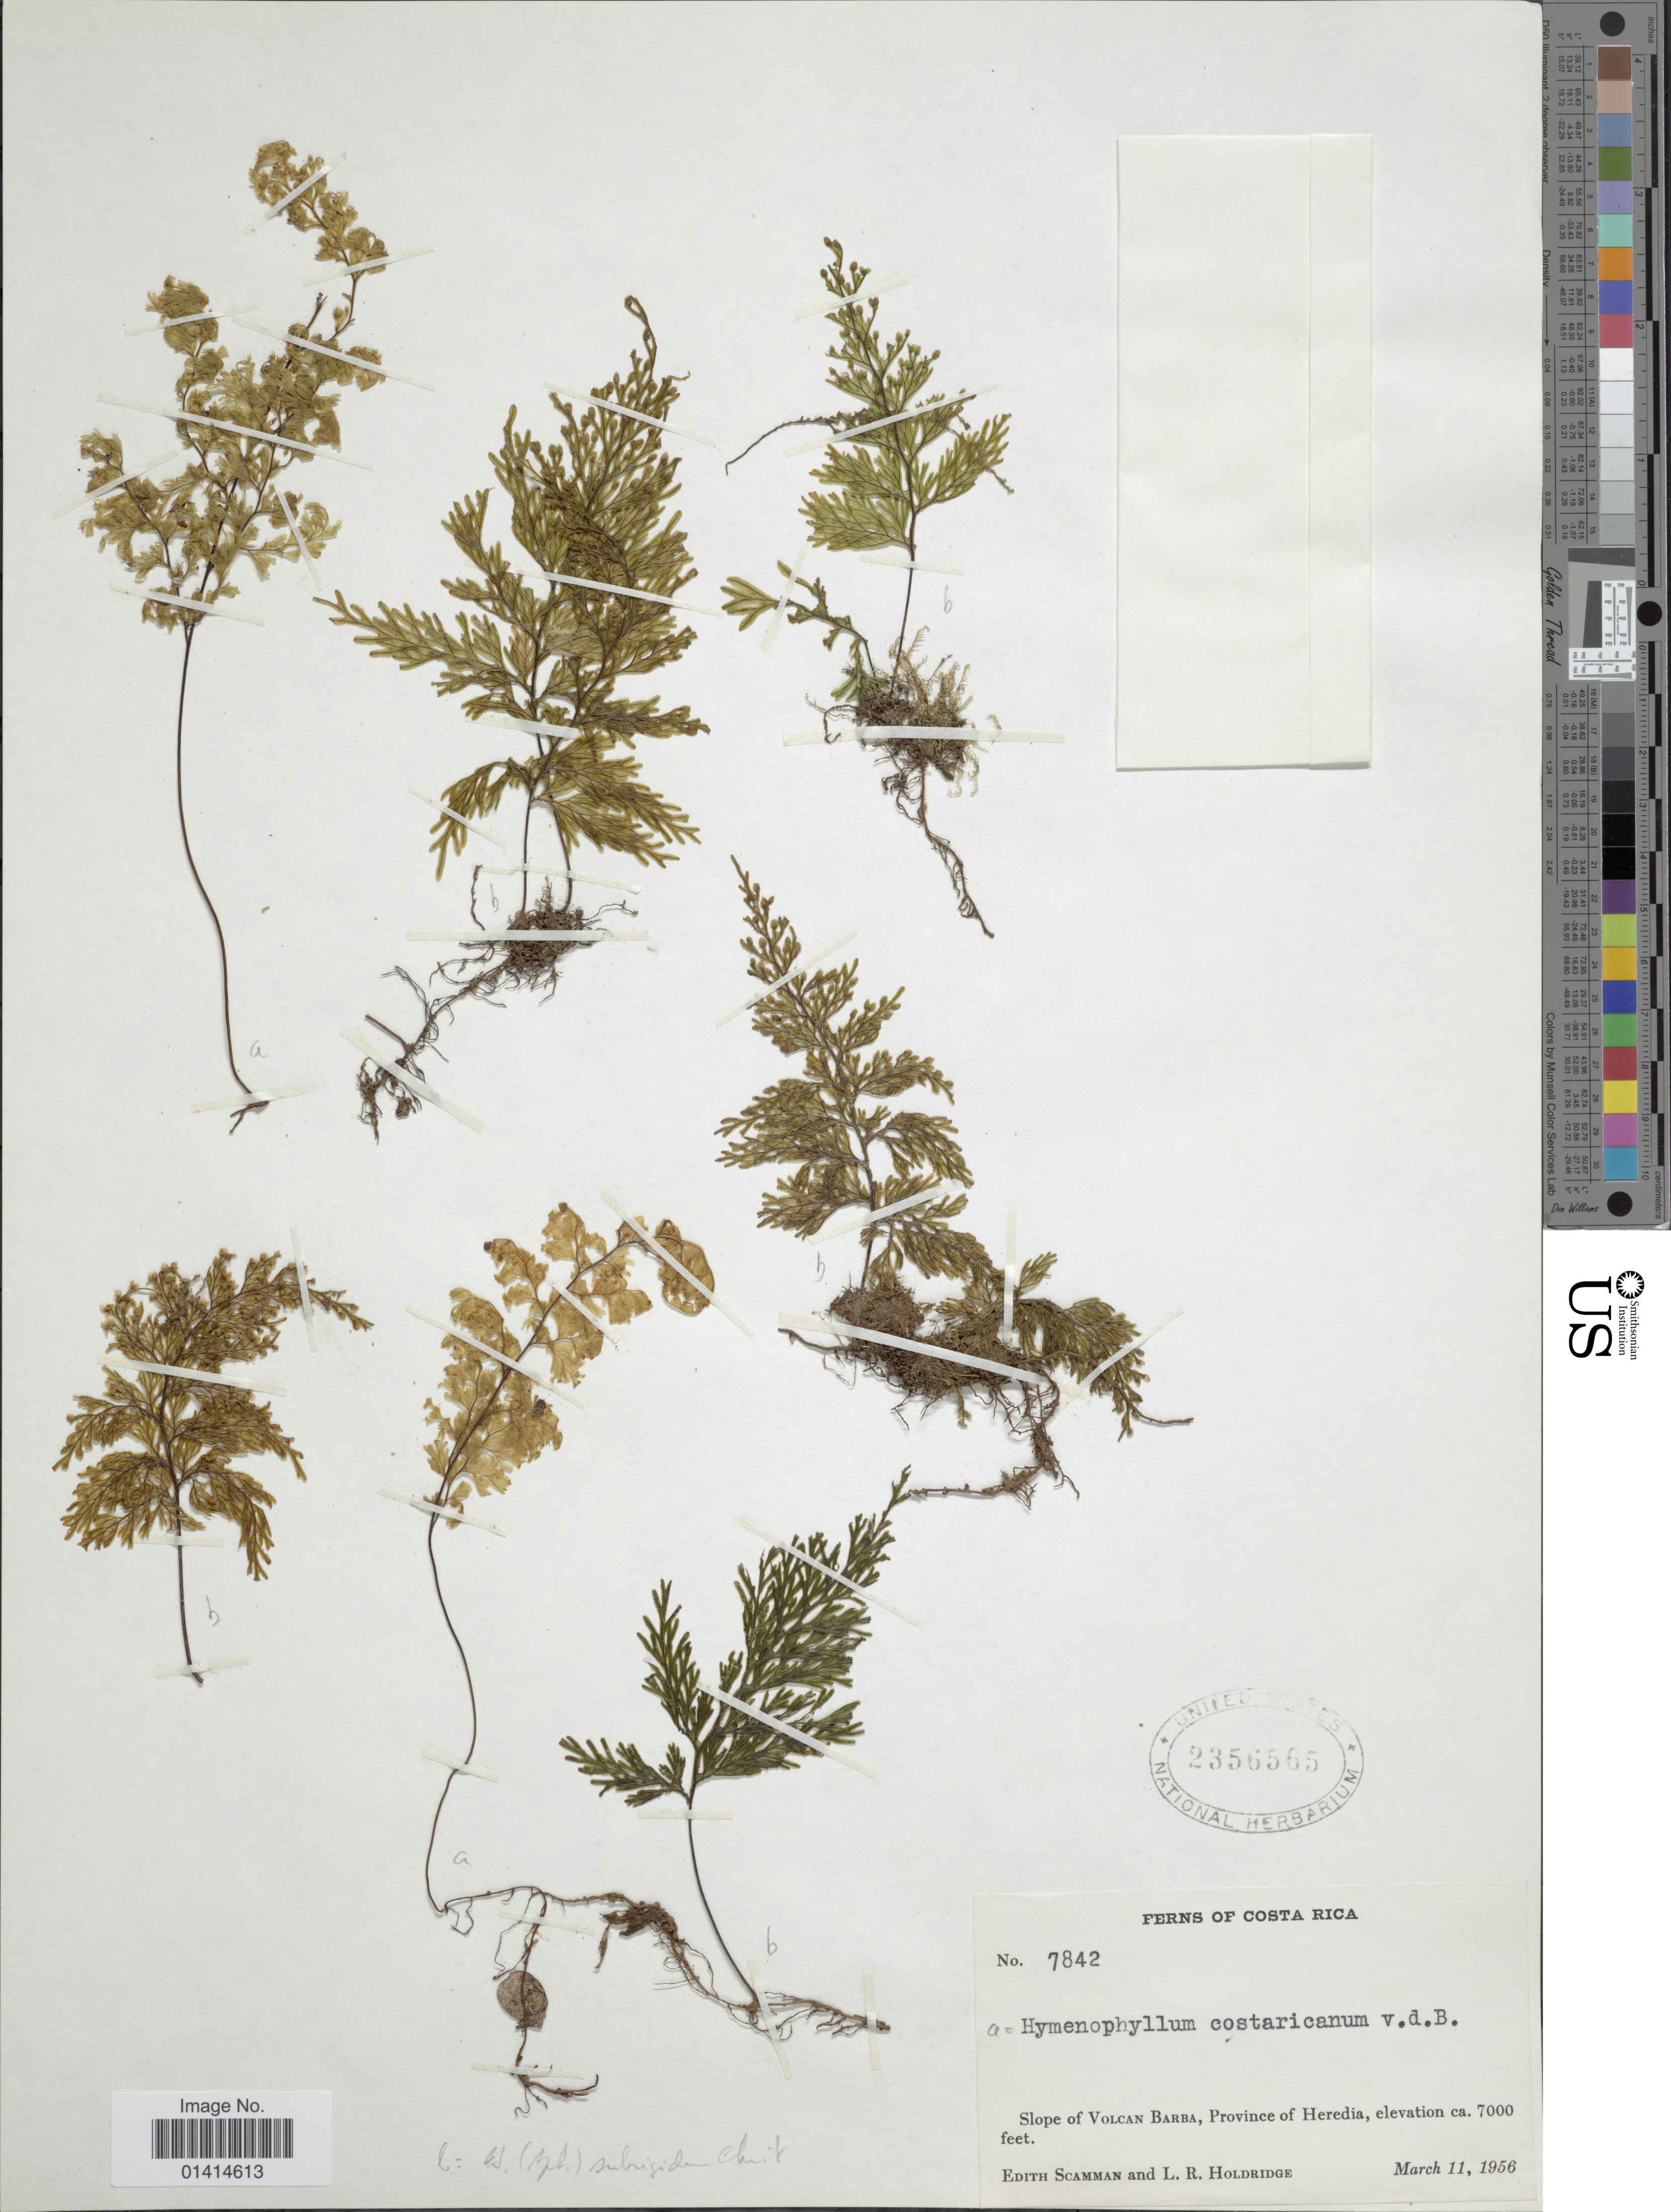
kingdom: Plantae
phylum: Tracheophyta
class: Polypodiopsida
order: Hymenophyllales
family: Hymenophyllaceae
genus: Hymenophyllum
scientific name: Hymenophyllum subrigidum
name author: Christ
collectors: E. Scamman & L. Holdridge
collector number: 7842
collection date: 1956-03-11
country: Costa Rica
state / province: Heredia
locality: Slope of Volcan Barba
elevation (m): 2134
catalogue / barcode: US 2356565